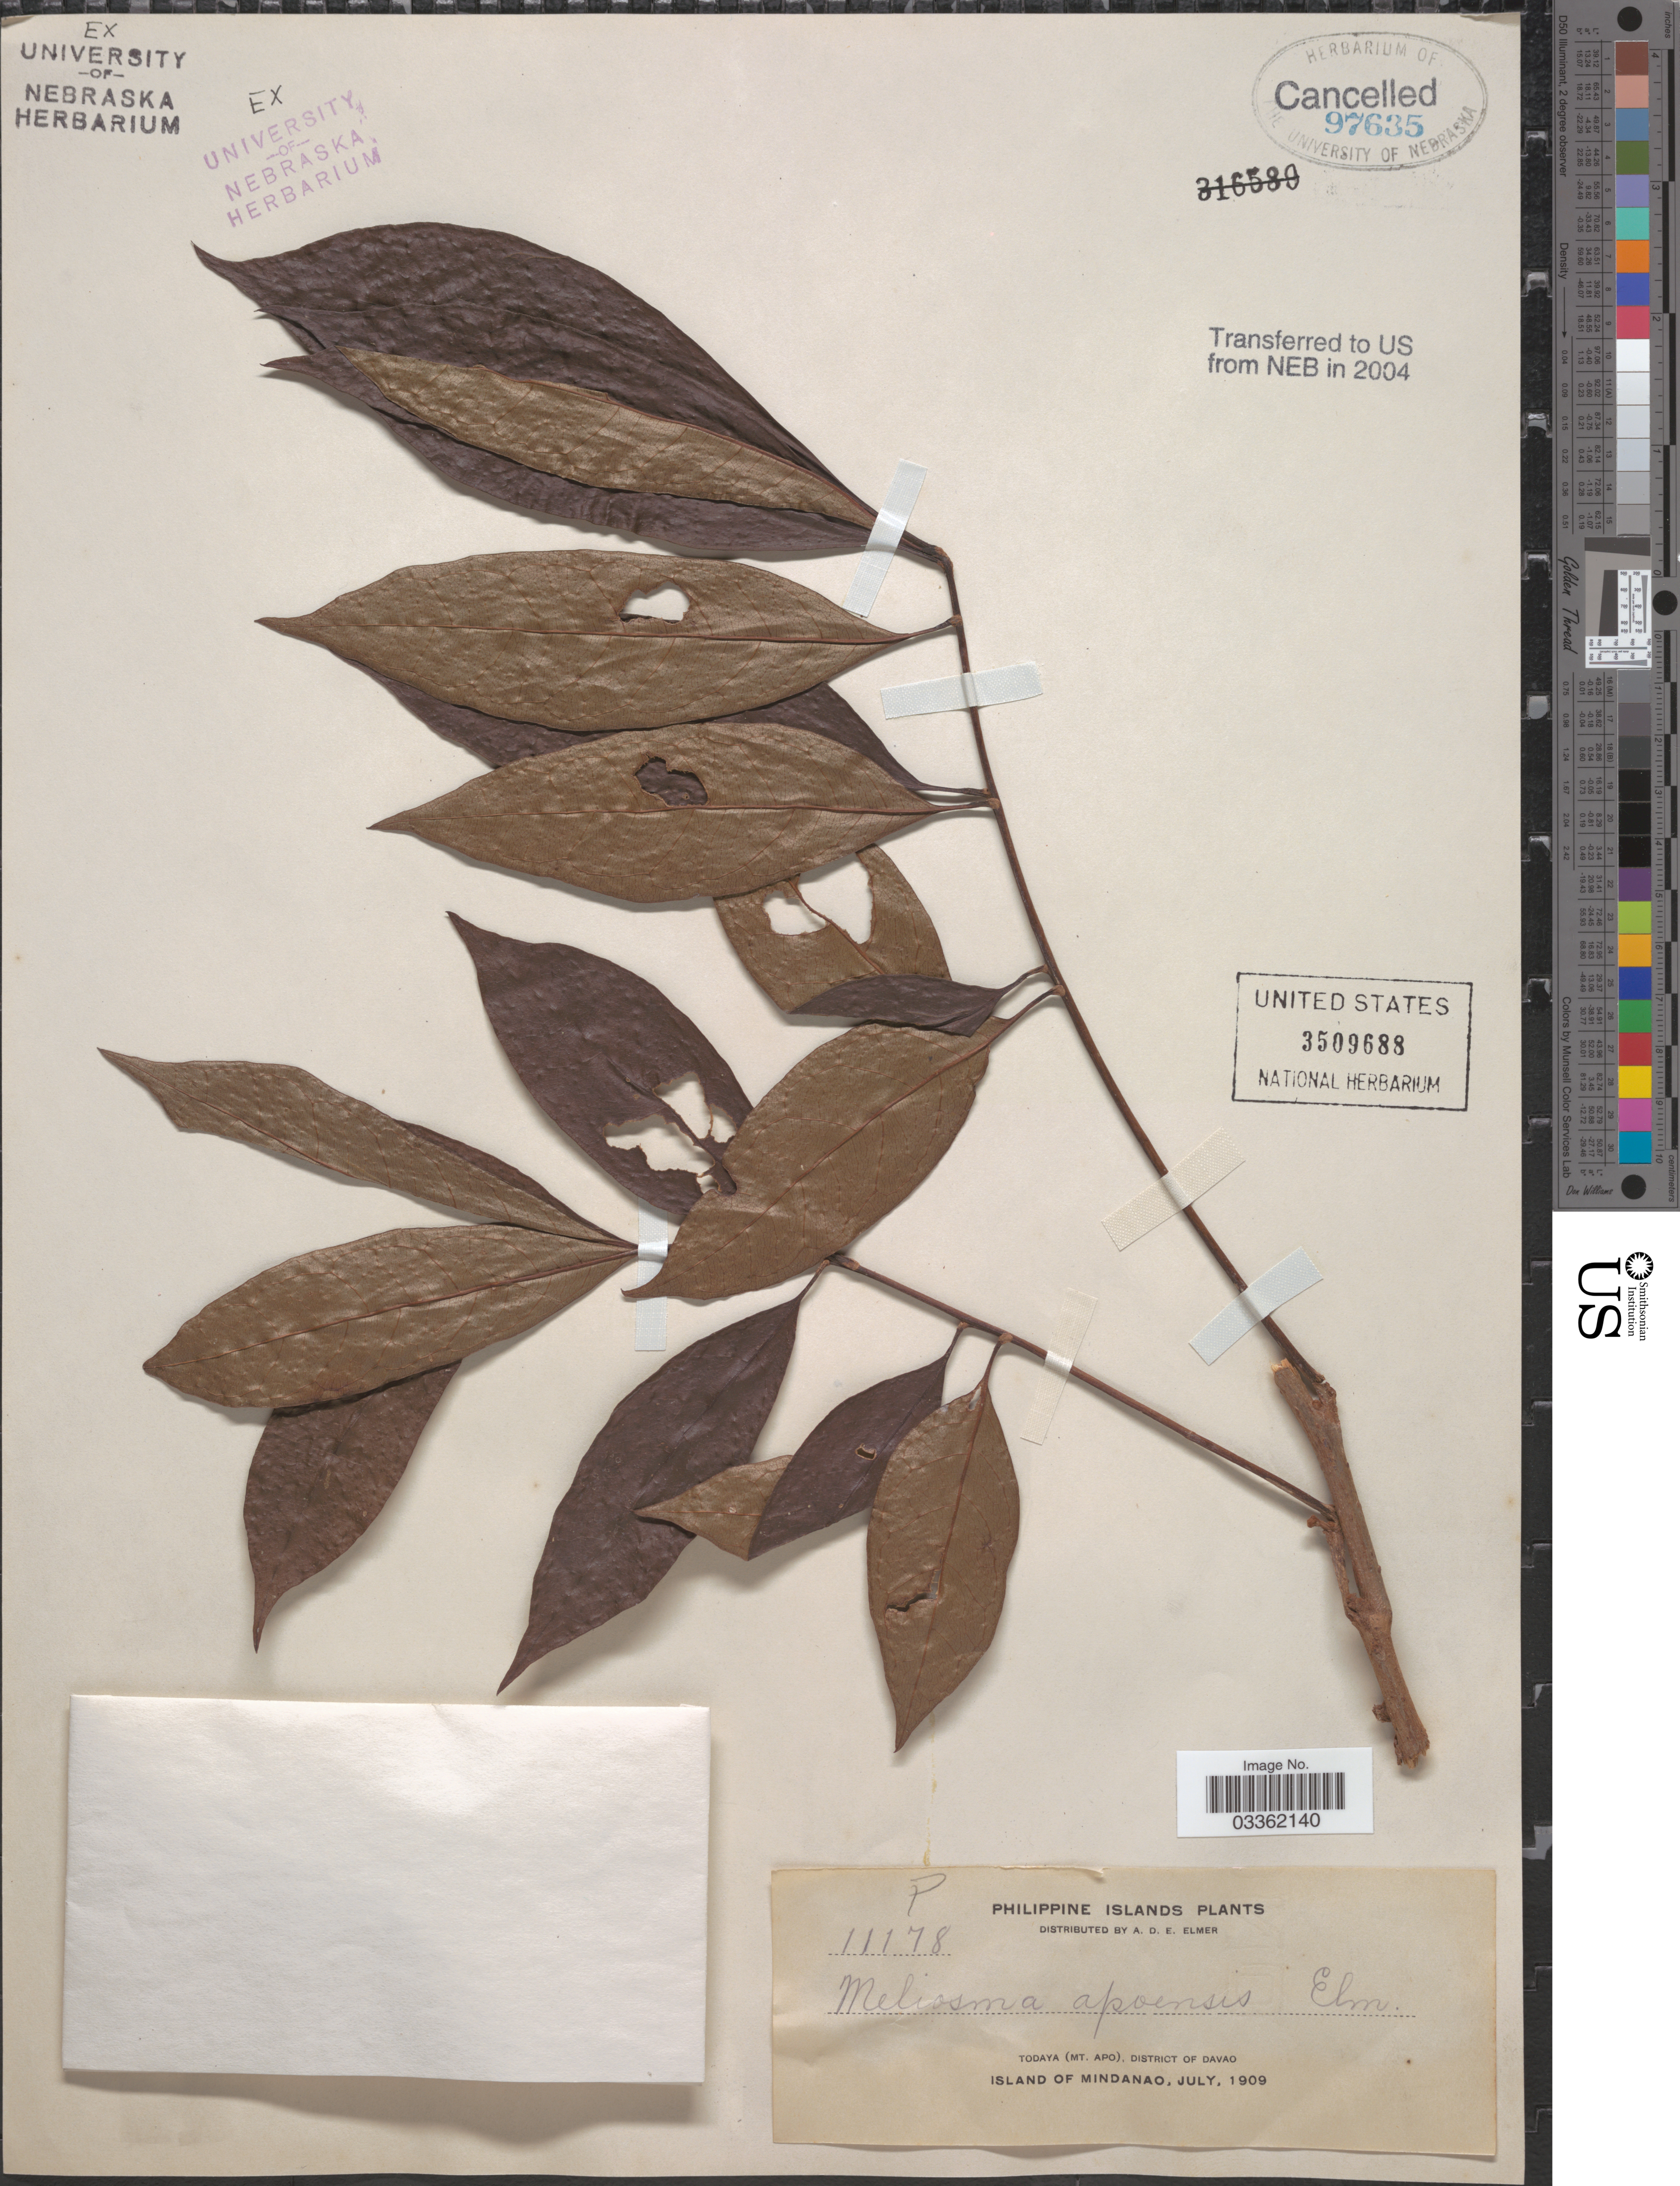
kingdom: Plantae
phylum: Tracheophyta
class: Magnoliopsida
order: Proteales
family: Sabiaceae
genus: Meliosma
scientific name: Meliosma philippinensis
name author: Merr. & L.M. Perry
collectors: A. D. E. Elmer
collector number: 11178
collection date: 1909-07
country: Philippines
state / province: Davao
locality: Todaya (Mt. Apo), District of Davao. Island of Mindanao.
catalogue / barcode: US 3509688